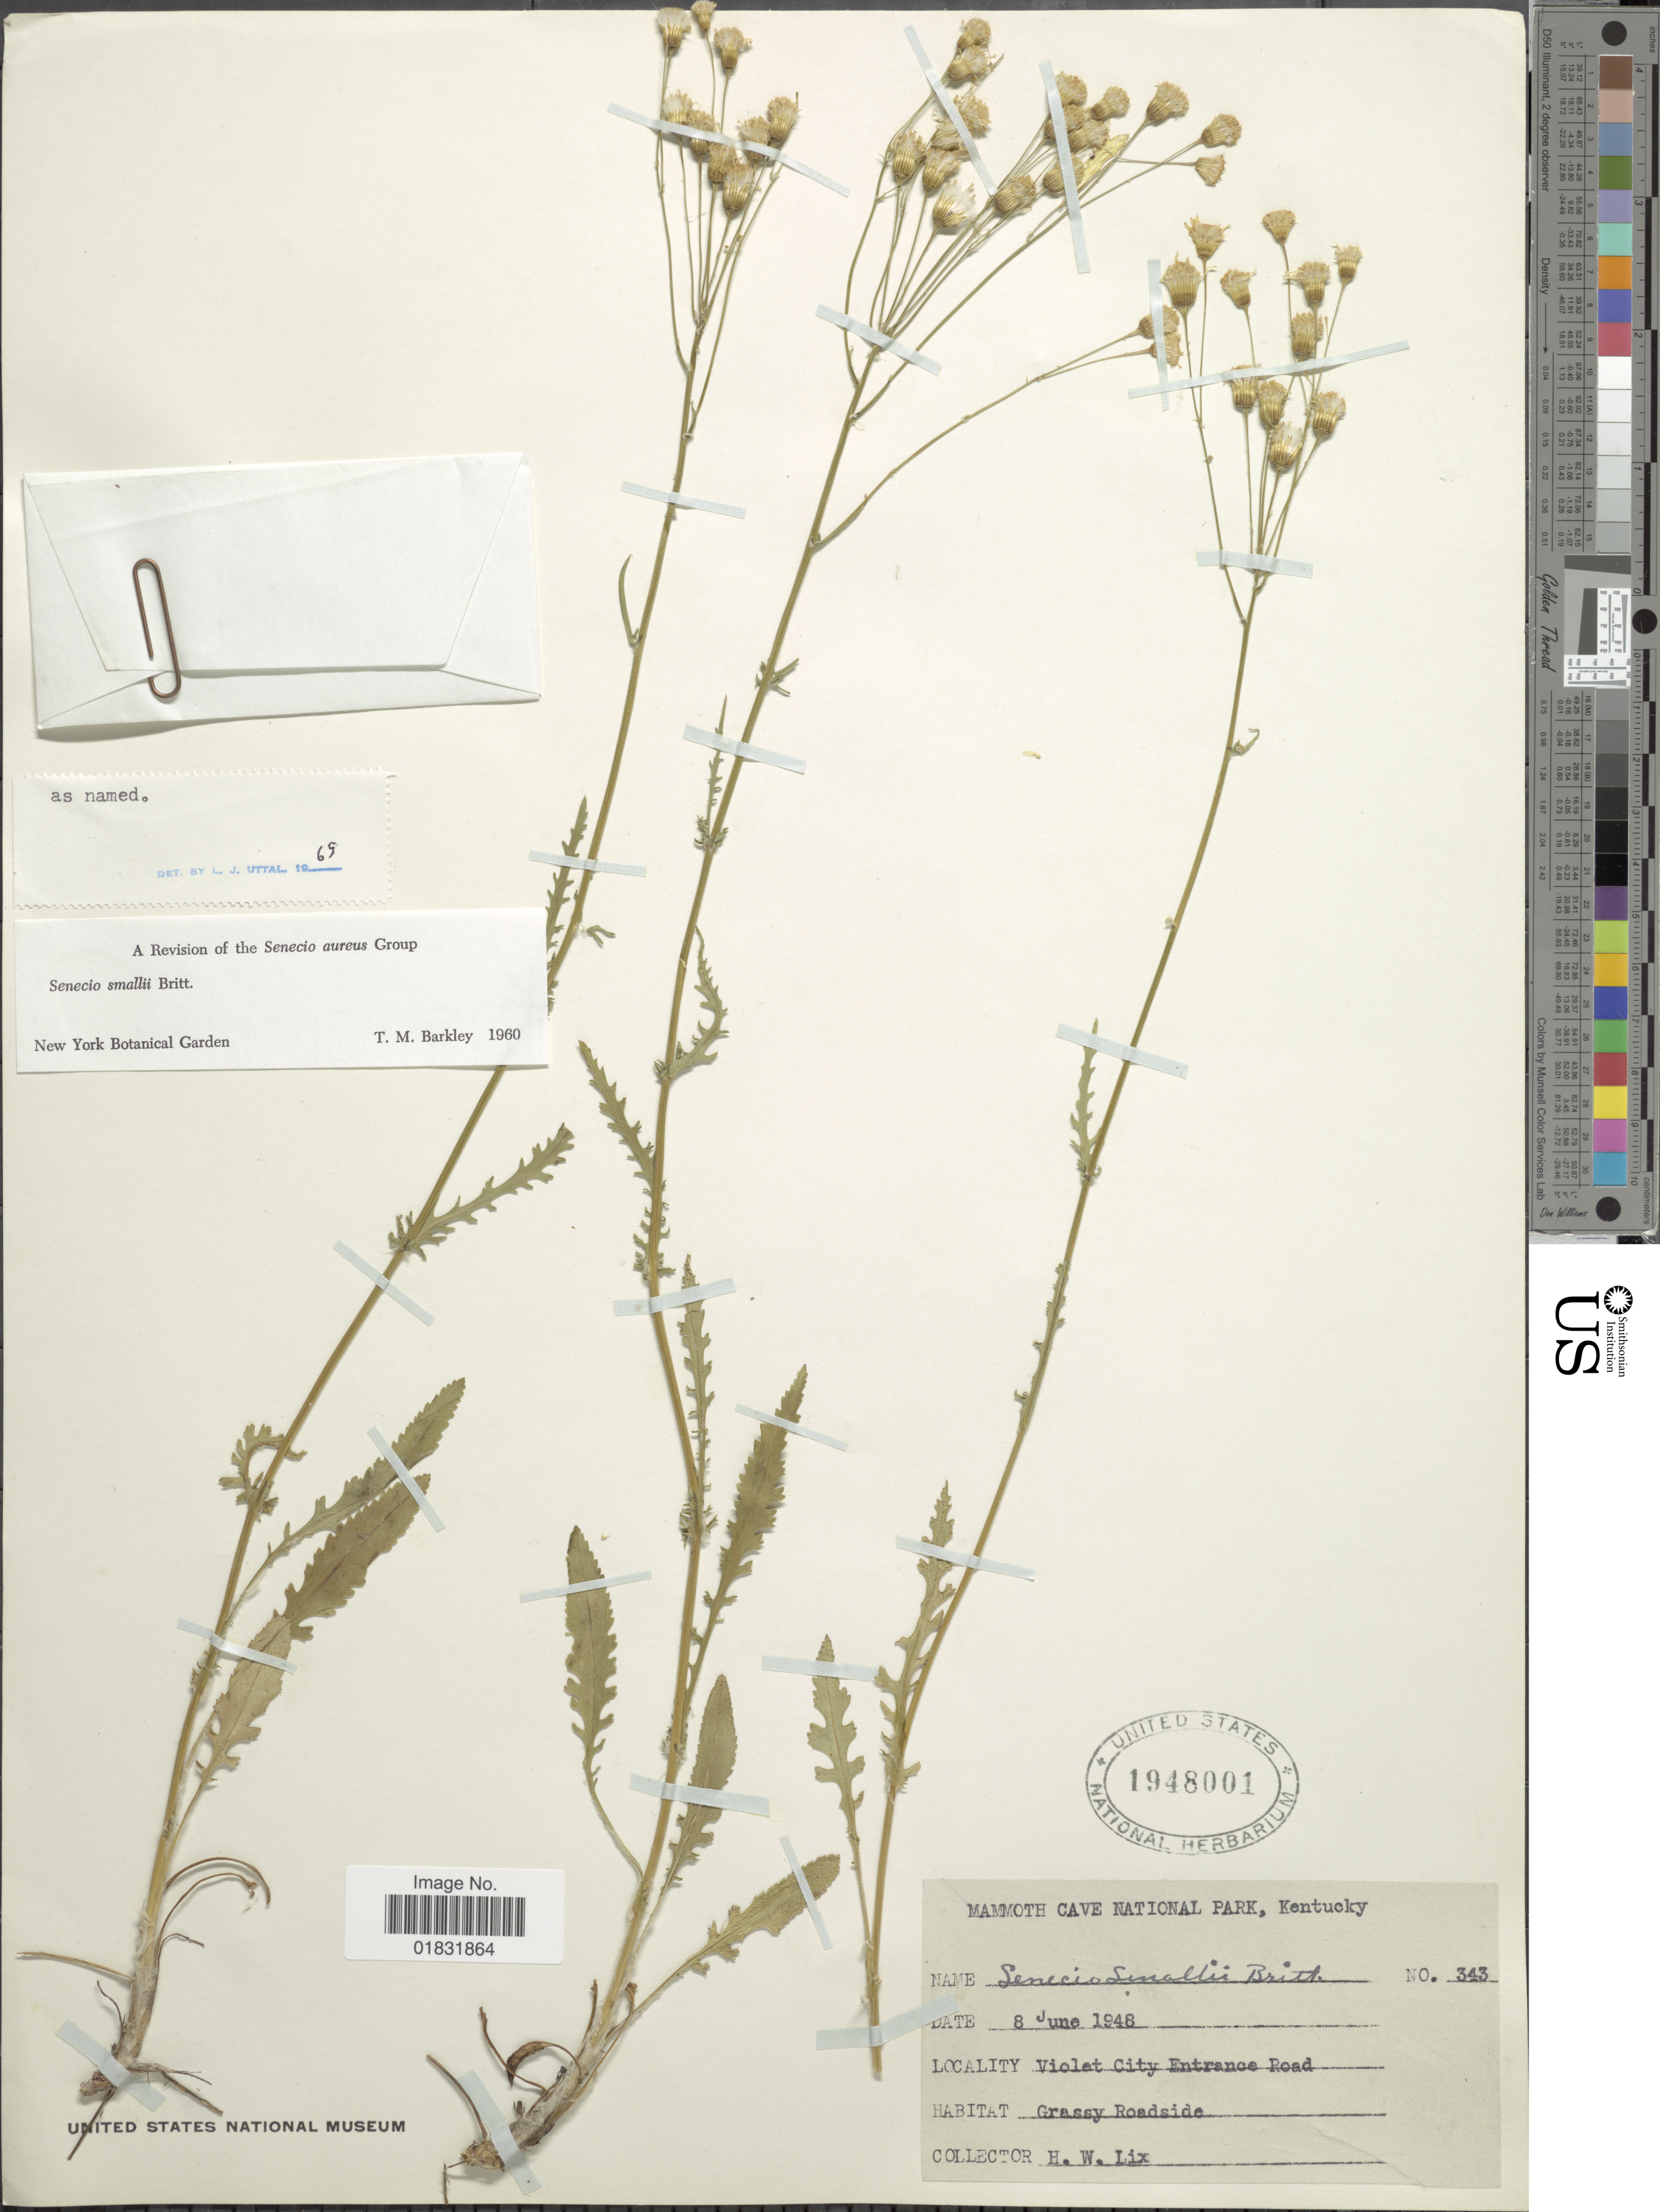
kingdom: Plantae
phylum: Tracheophyta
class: Magnoliopsida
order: Asterales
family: Asteraceae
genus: Packera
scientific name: Packera smallii Britton comb ined.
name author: Britton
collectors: H. W. Lix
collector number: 343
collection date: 1948-06-08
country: United States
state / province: Kentucky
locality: Mammoth Cave National Park, Violet City Entrance Road, Grassy Roadside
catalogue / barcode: US 1948001